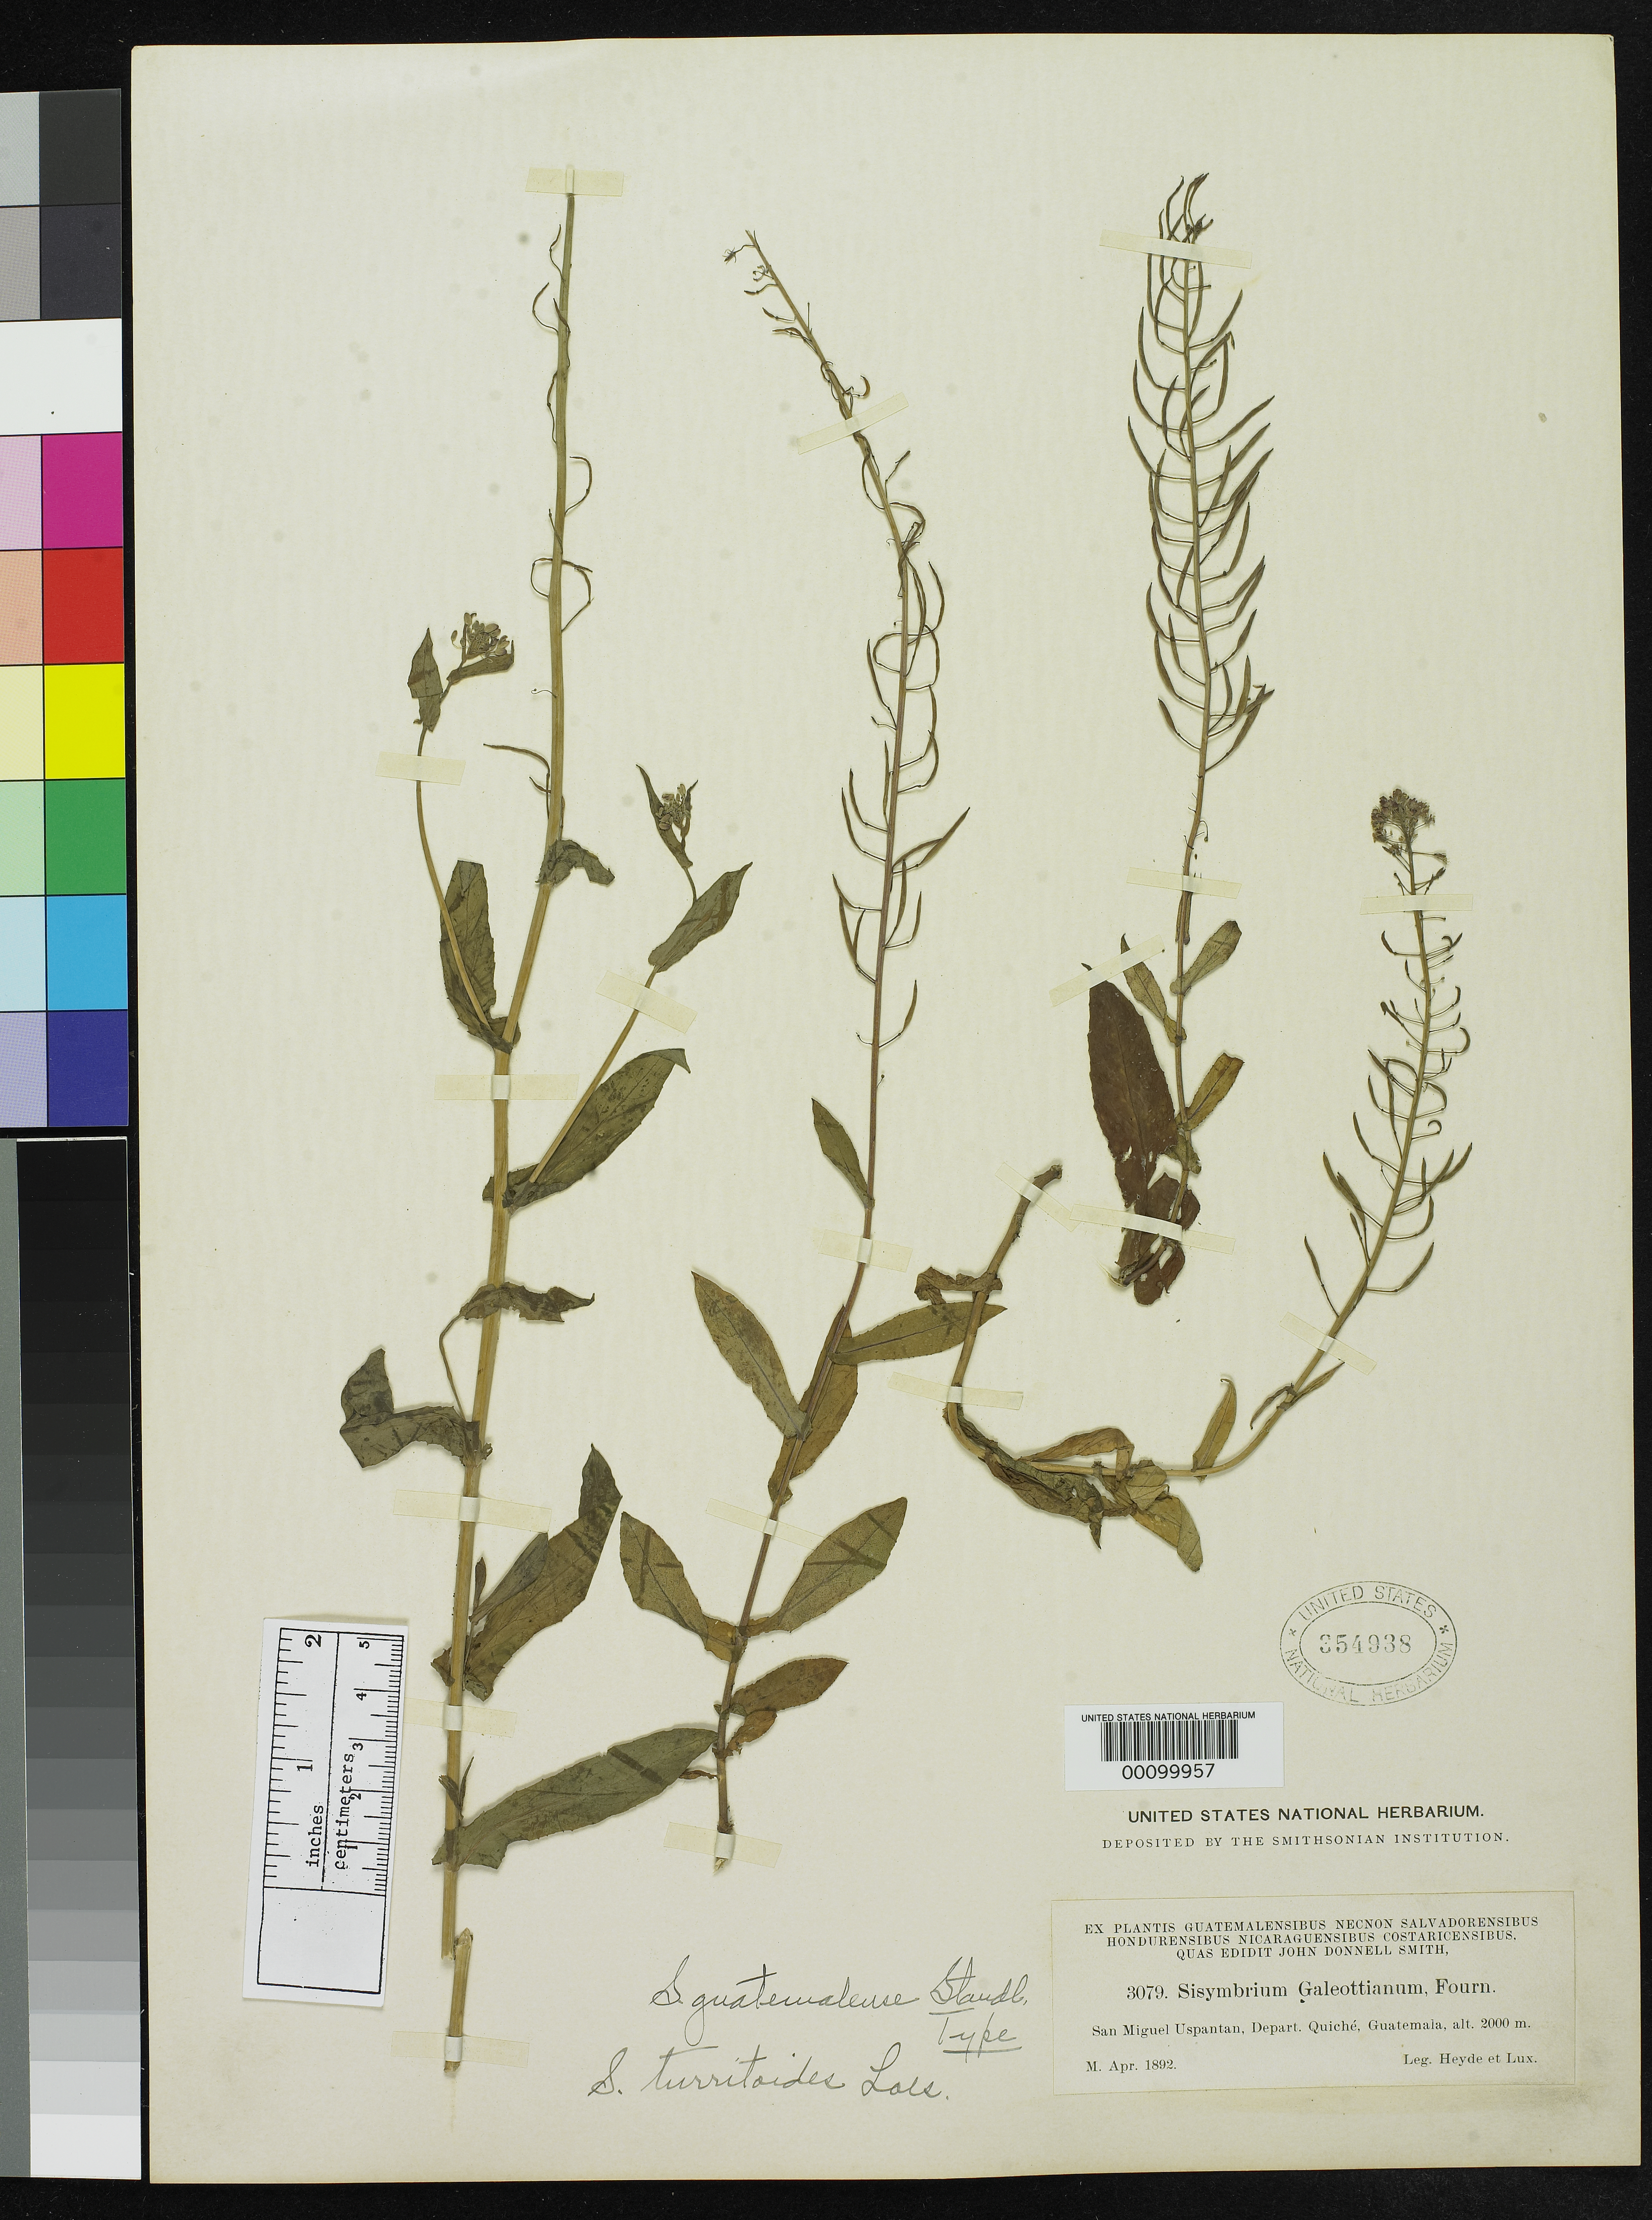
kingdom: Plantae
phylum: Tracheophyta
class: Magnoliopsida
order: Brassicales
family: Brassicaceae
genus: Sisymbrium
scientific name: Sisymbrium guatemalense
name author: Standl.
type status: Holotype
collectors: E. T. Heyde & E. Lux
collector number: J.D.S. 3079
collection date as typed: Apr 1892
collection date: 1892-04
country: Guatemala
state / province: El Quiché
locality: San Miguel Uspantán.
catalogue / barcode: US 354938